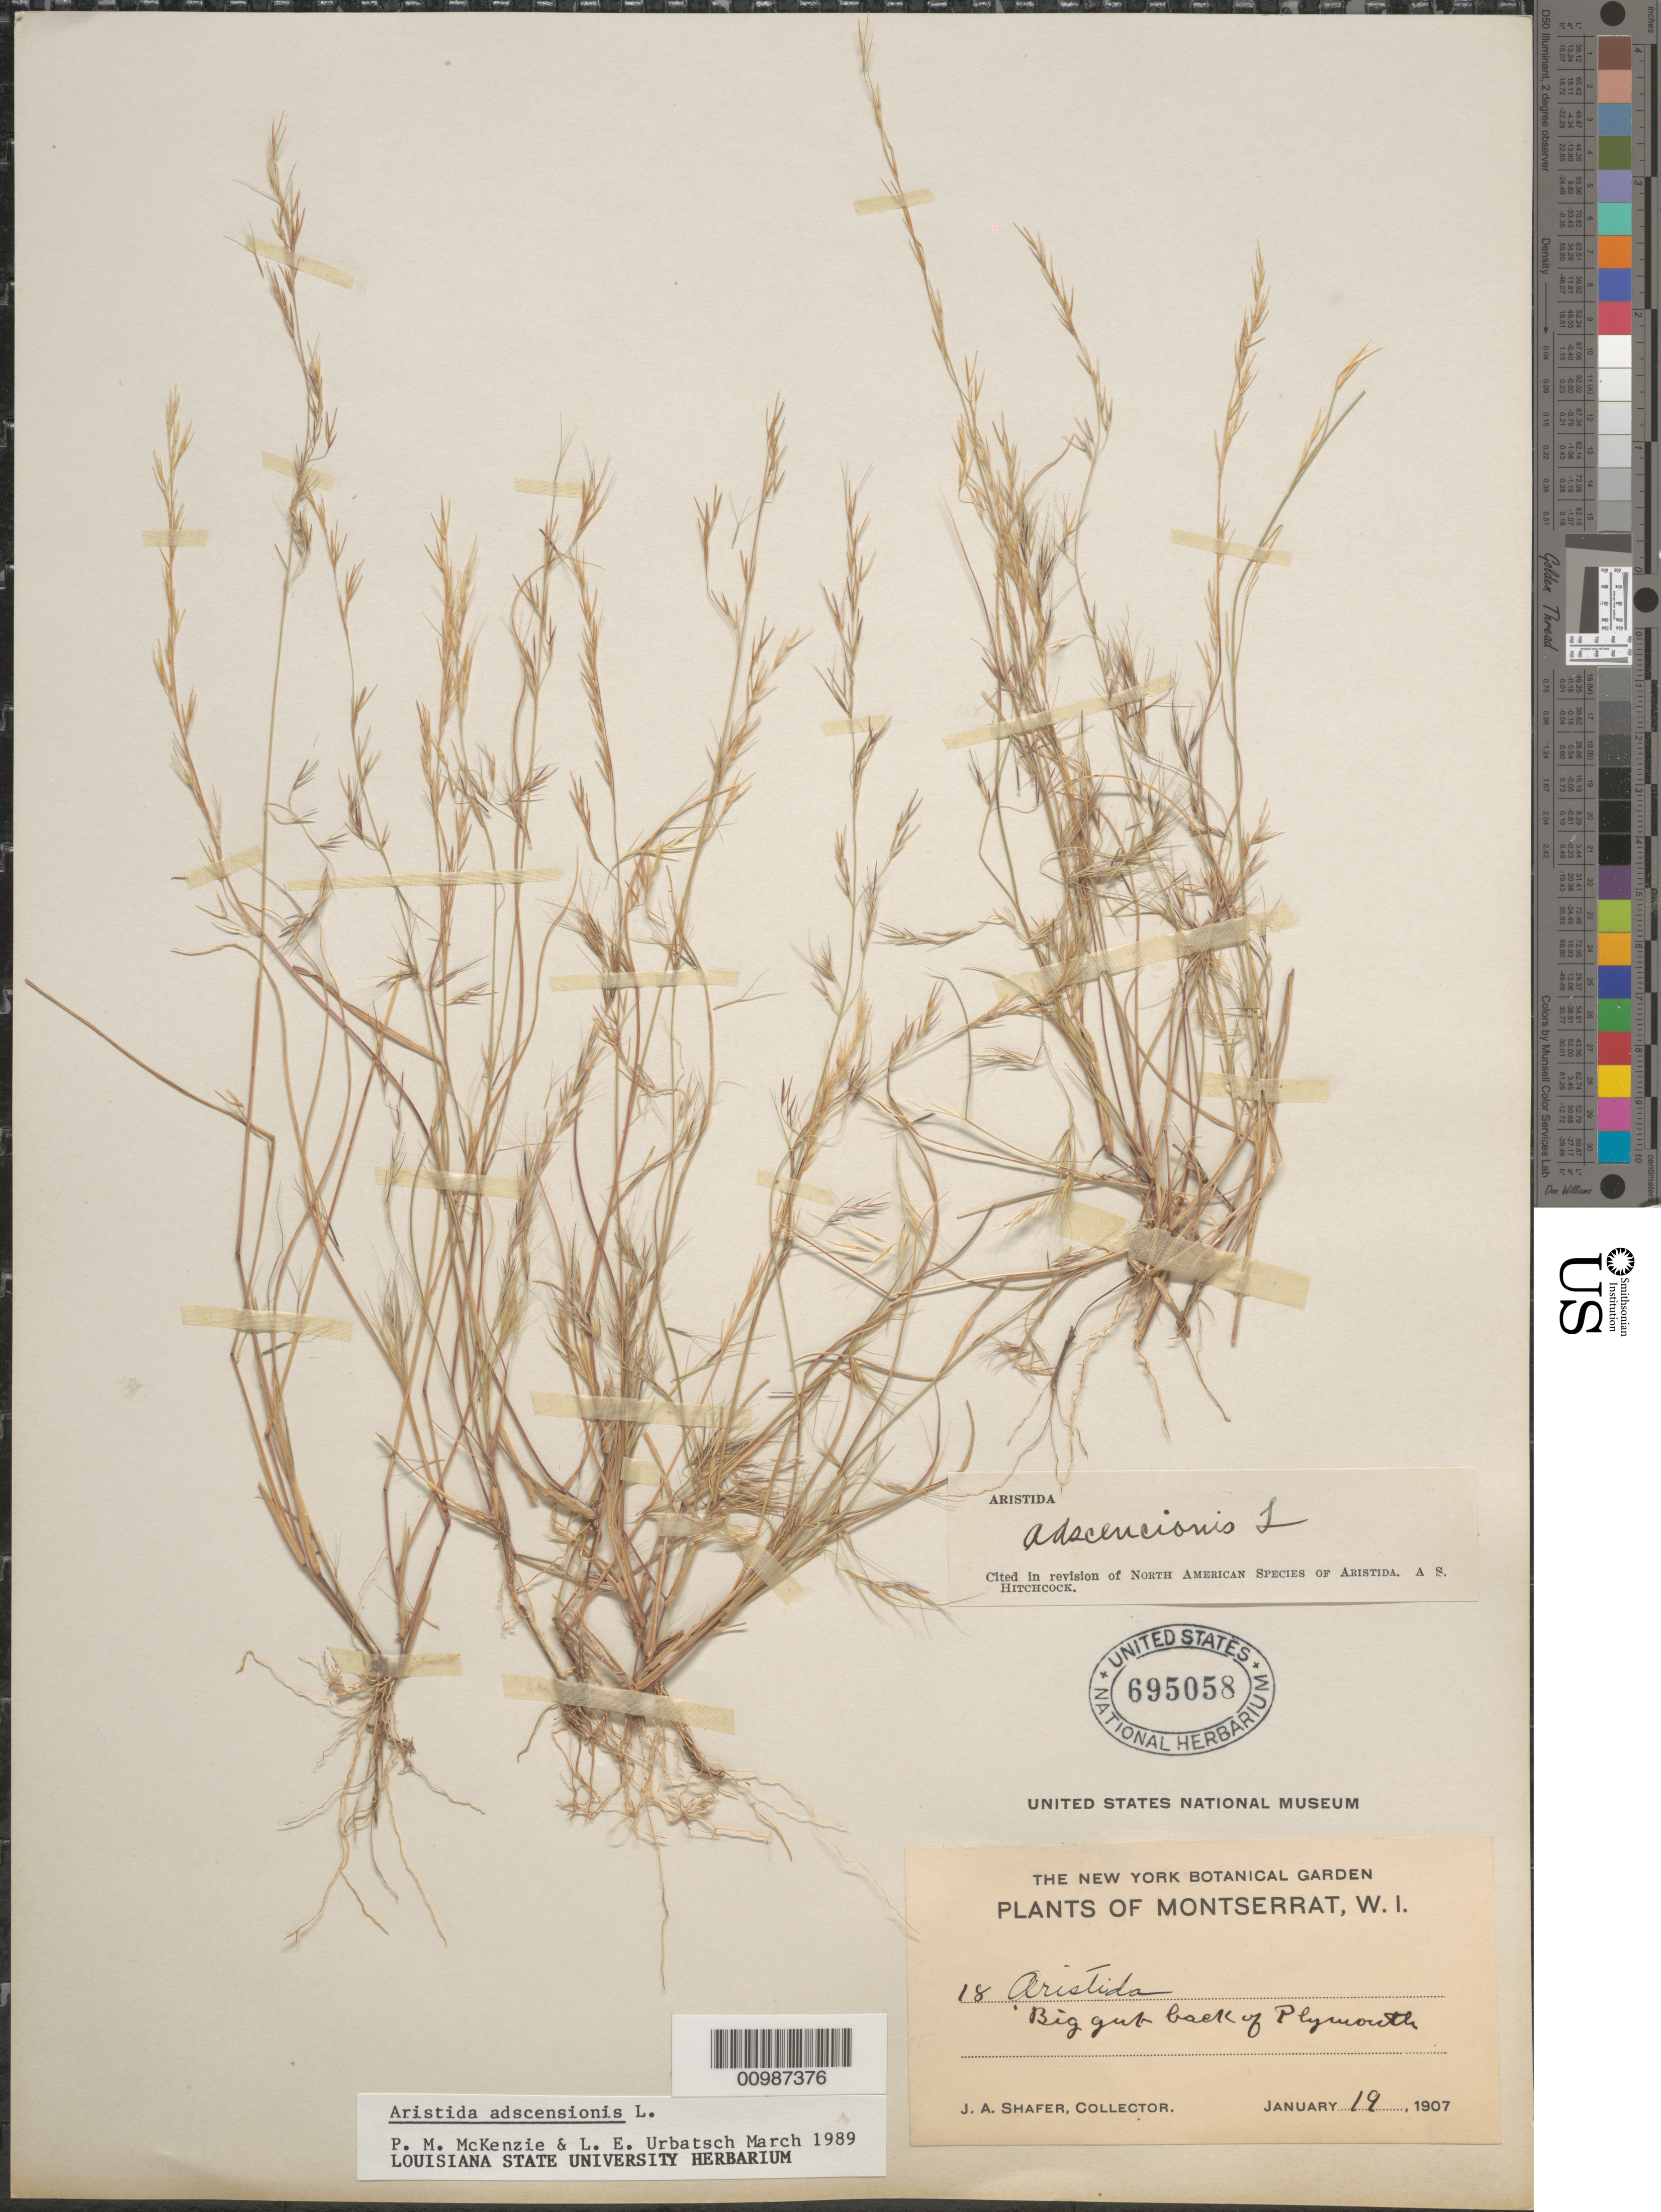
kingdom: Plantae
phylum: Tracheophyta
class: Liliopsida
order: Poales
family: Poaceae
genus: Aristida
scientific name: Aristida adscensionis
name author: L.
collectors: J. A. Shafer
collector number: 18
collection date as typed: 19 Jan 1907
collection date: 1907-01-19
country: Montserrat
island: Montserrat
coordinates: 0 N, 0 E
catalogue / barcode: US 695058